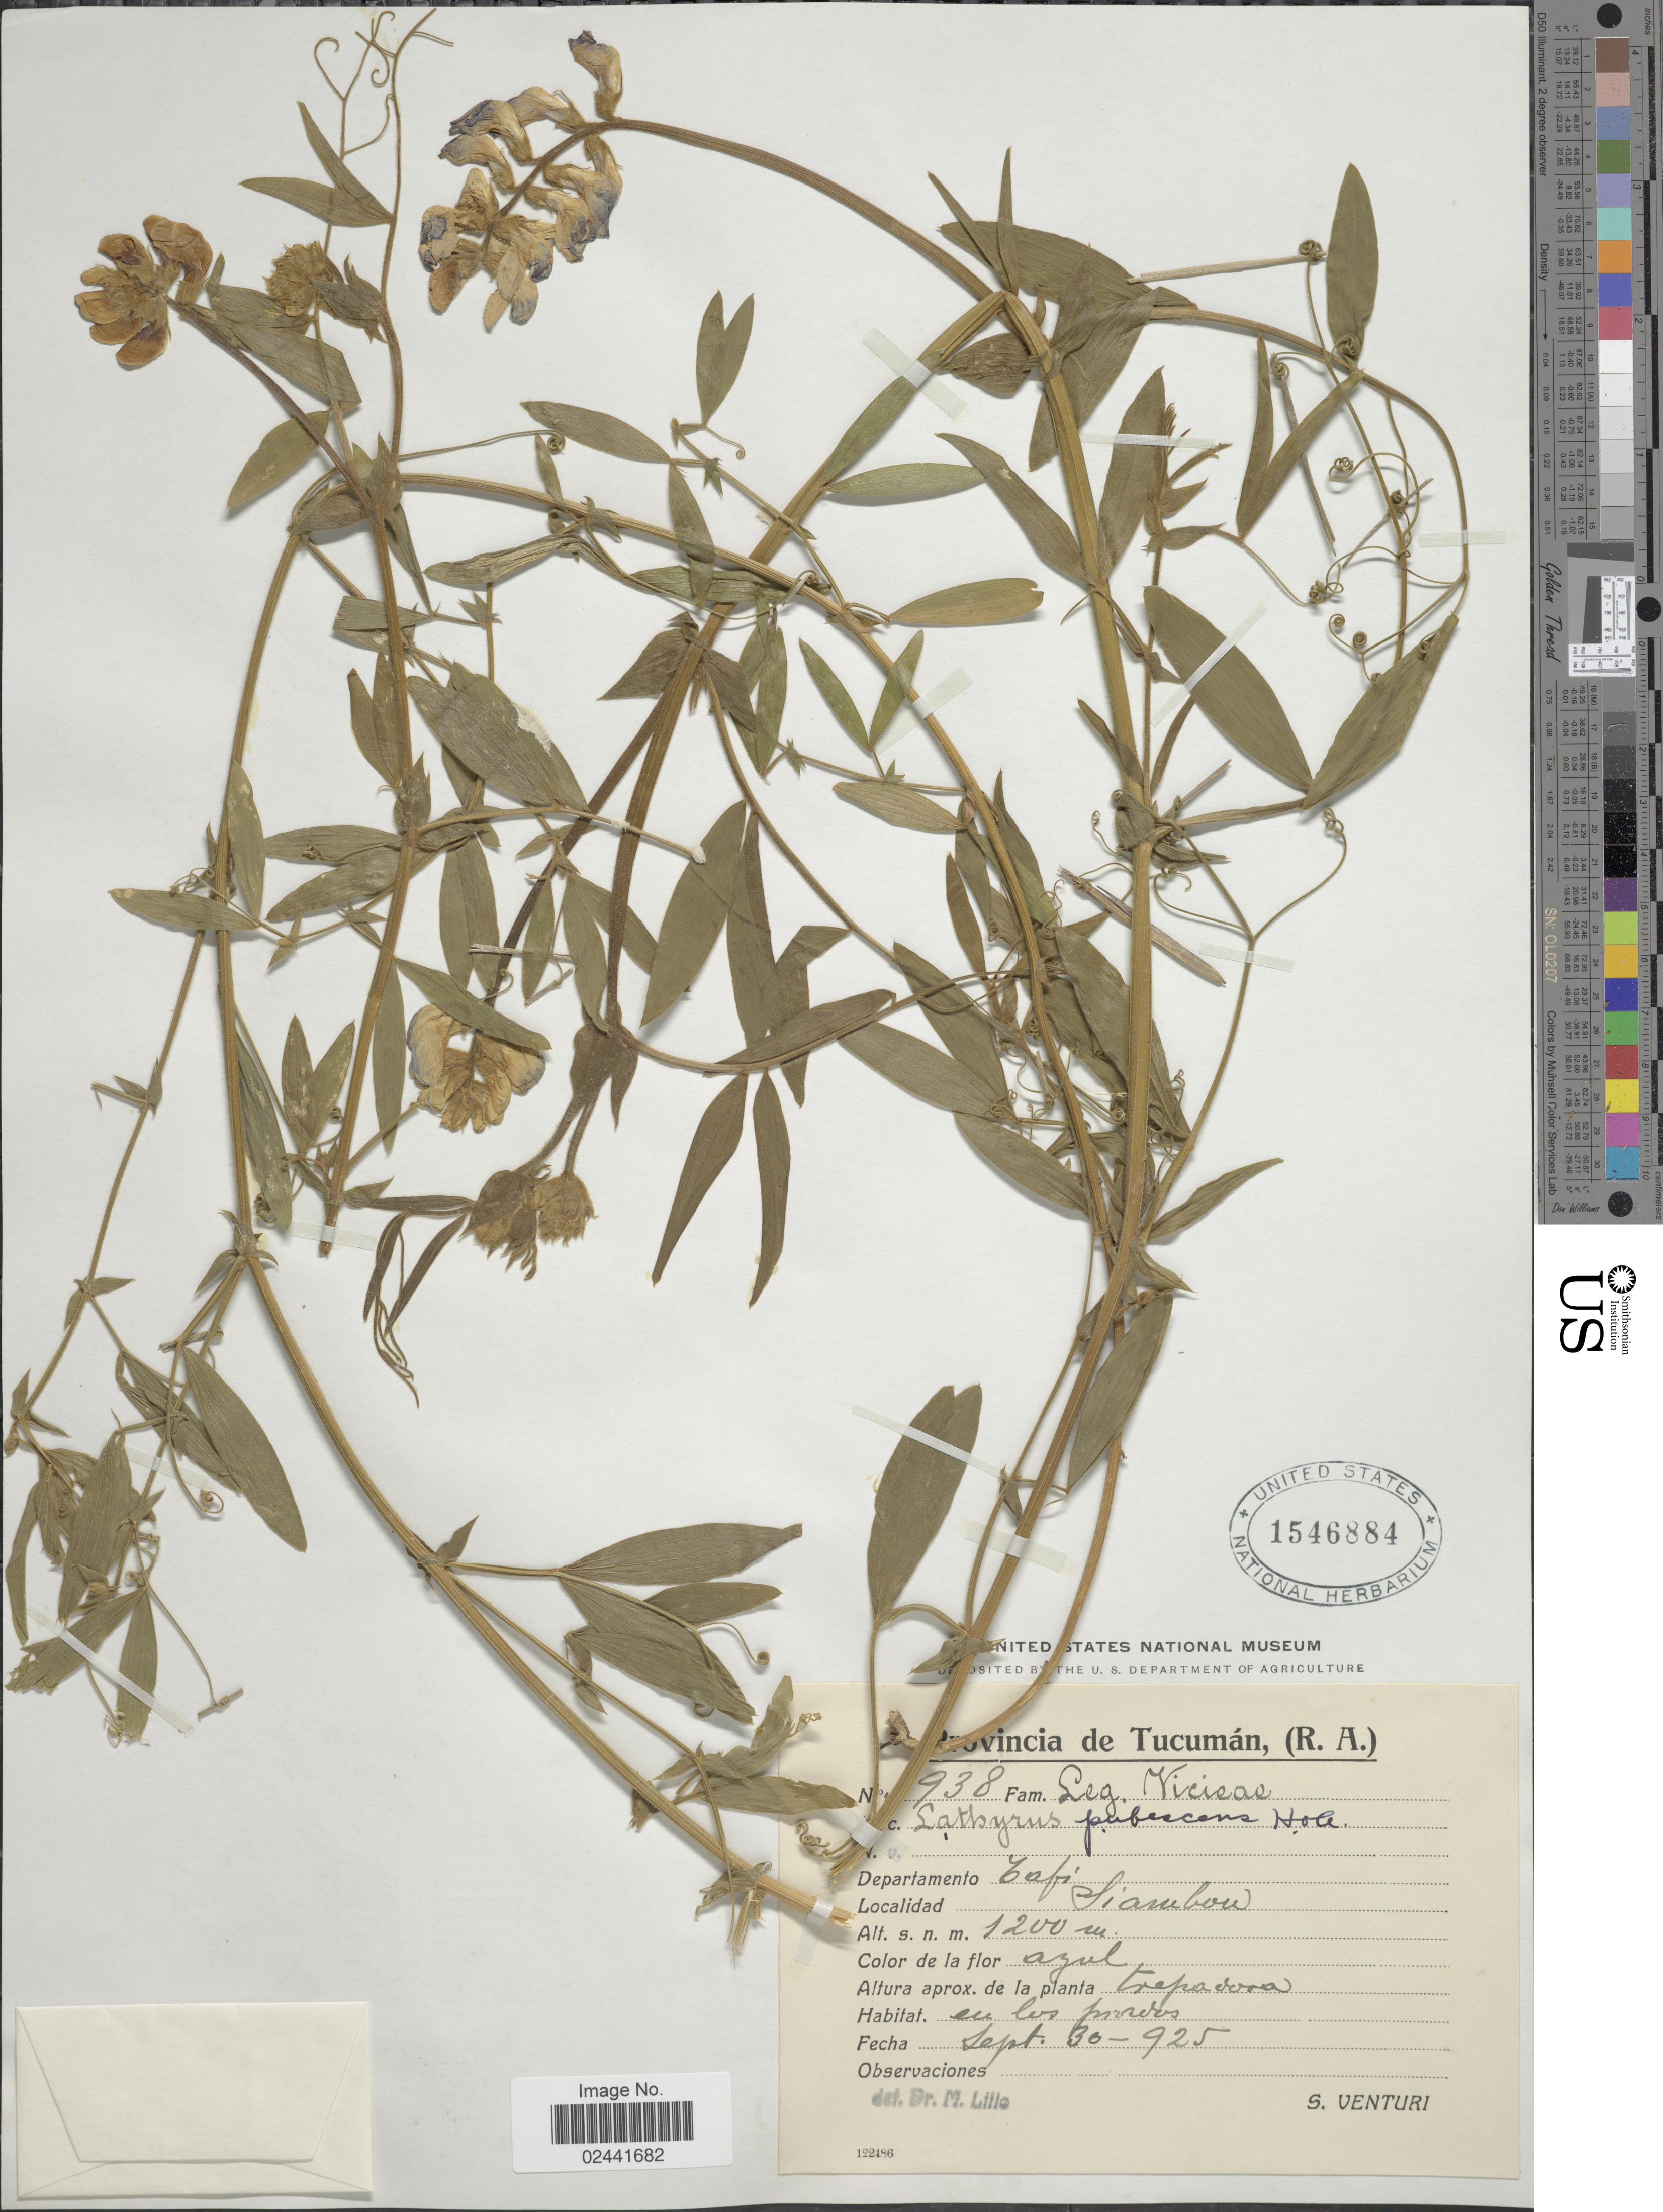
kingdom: Plantae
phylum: Tracheophyta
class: Magnoliopsida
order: Fabales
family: Fabaceae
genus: Lathyrus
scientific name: Lathyrus pubescens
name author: Hook. & Arn.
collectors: S. Venturi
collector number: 938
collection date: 1925-09-30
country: Argentina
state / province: Tucuman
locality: Departamento Tafi, Siambon.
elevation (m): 1200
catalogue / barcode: US 1546884